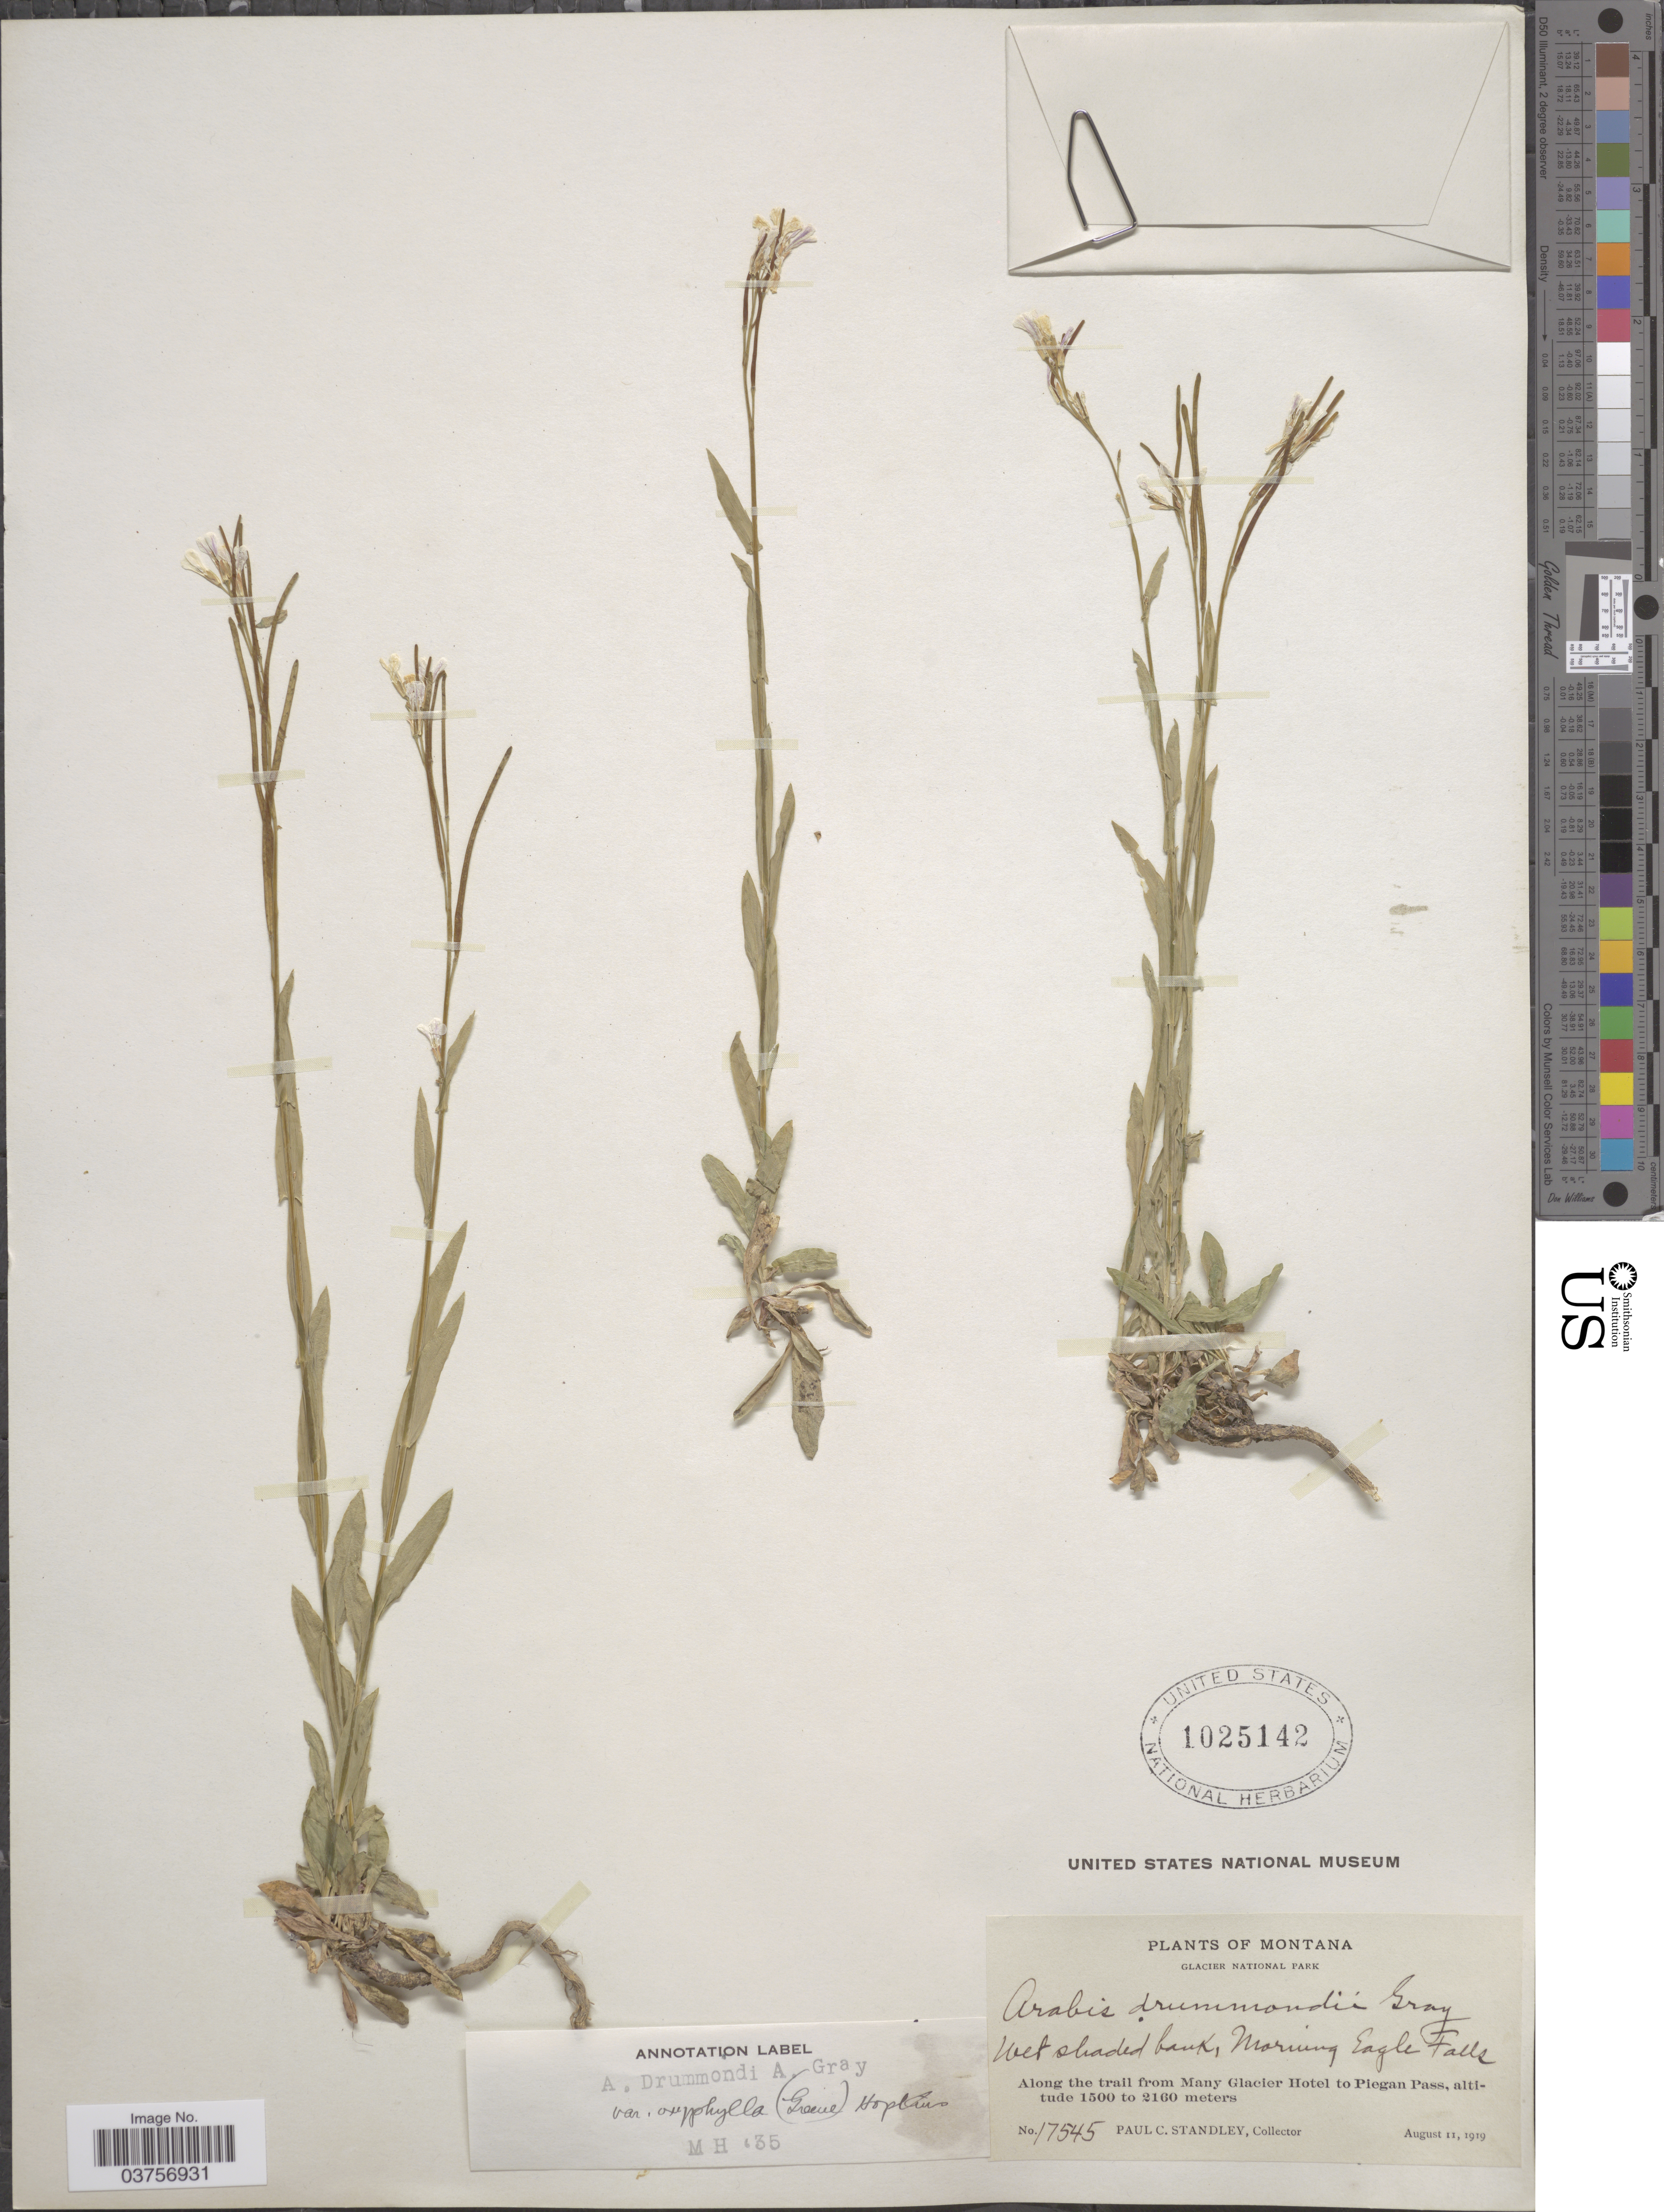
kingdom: Plantae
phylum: Tracheophyta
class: Magnoliopsida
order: Brassicales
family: Brassicaceae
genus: Arabis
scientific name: Arabis drummondii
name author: A. Gray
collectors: P. C. Standley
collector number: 17545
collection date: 1919-08-11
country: United States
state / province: Montana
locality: Glacier National Park. Wet shaded bank, Morning Eagle Falls. Along the trail from Many Glacier Hotel to Piegan Pass.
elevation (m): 1500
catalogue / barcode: US 1025142